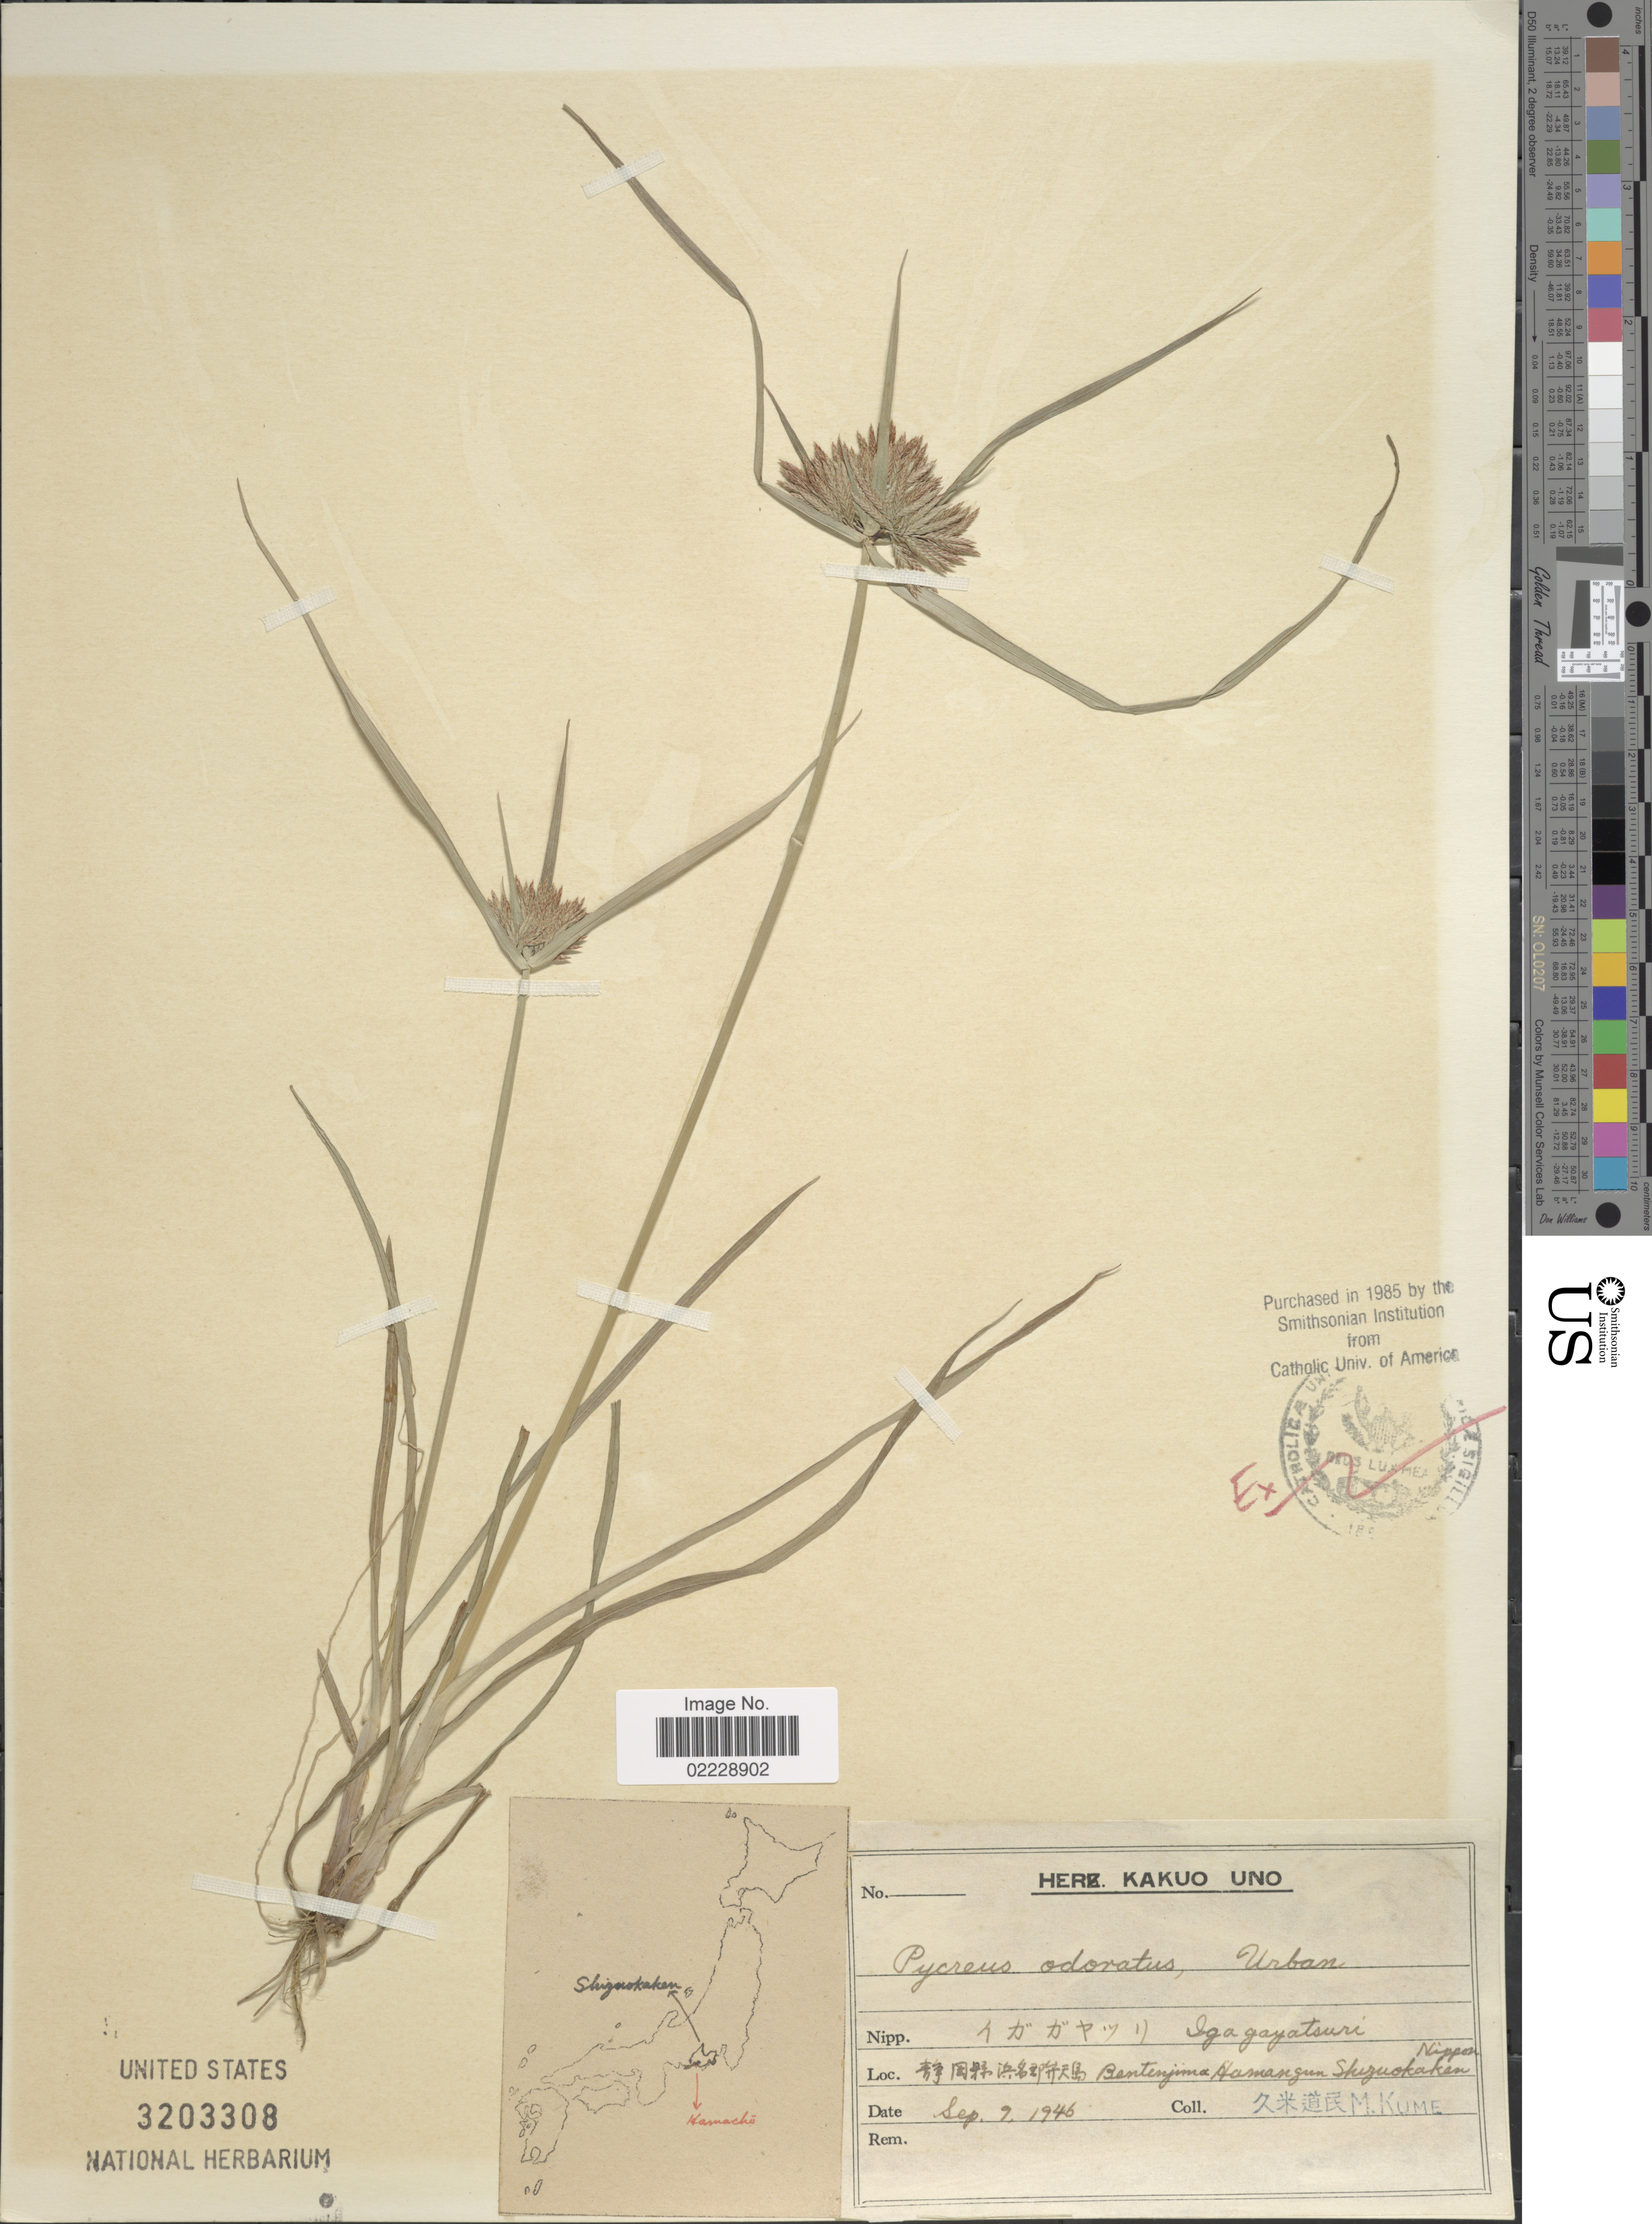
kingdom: Plantae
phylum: Tracheophyta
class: Liliopsida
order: Poales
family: Cyperaceae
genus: Cyperus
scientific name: Cyperus polystachyos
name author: Rottb.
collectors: M. Kume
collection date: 1946-09-02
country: Japan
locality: Bentenjima Hamangun Skezuokakan, Nippon.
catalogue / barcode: US 3203308